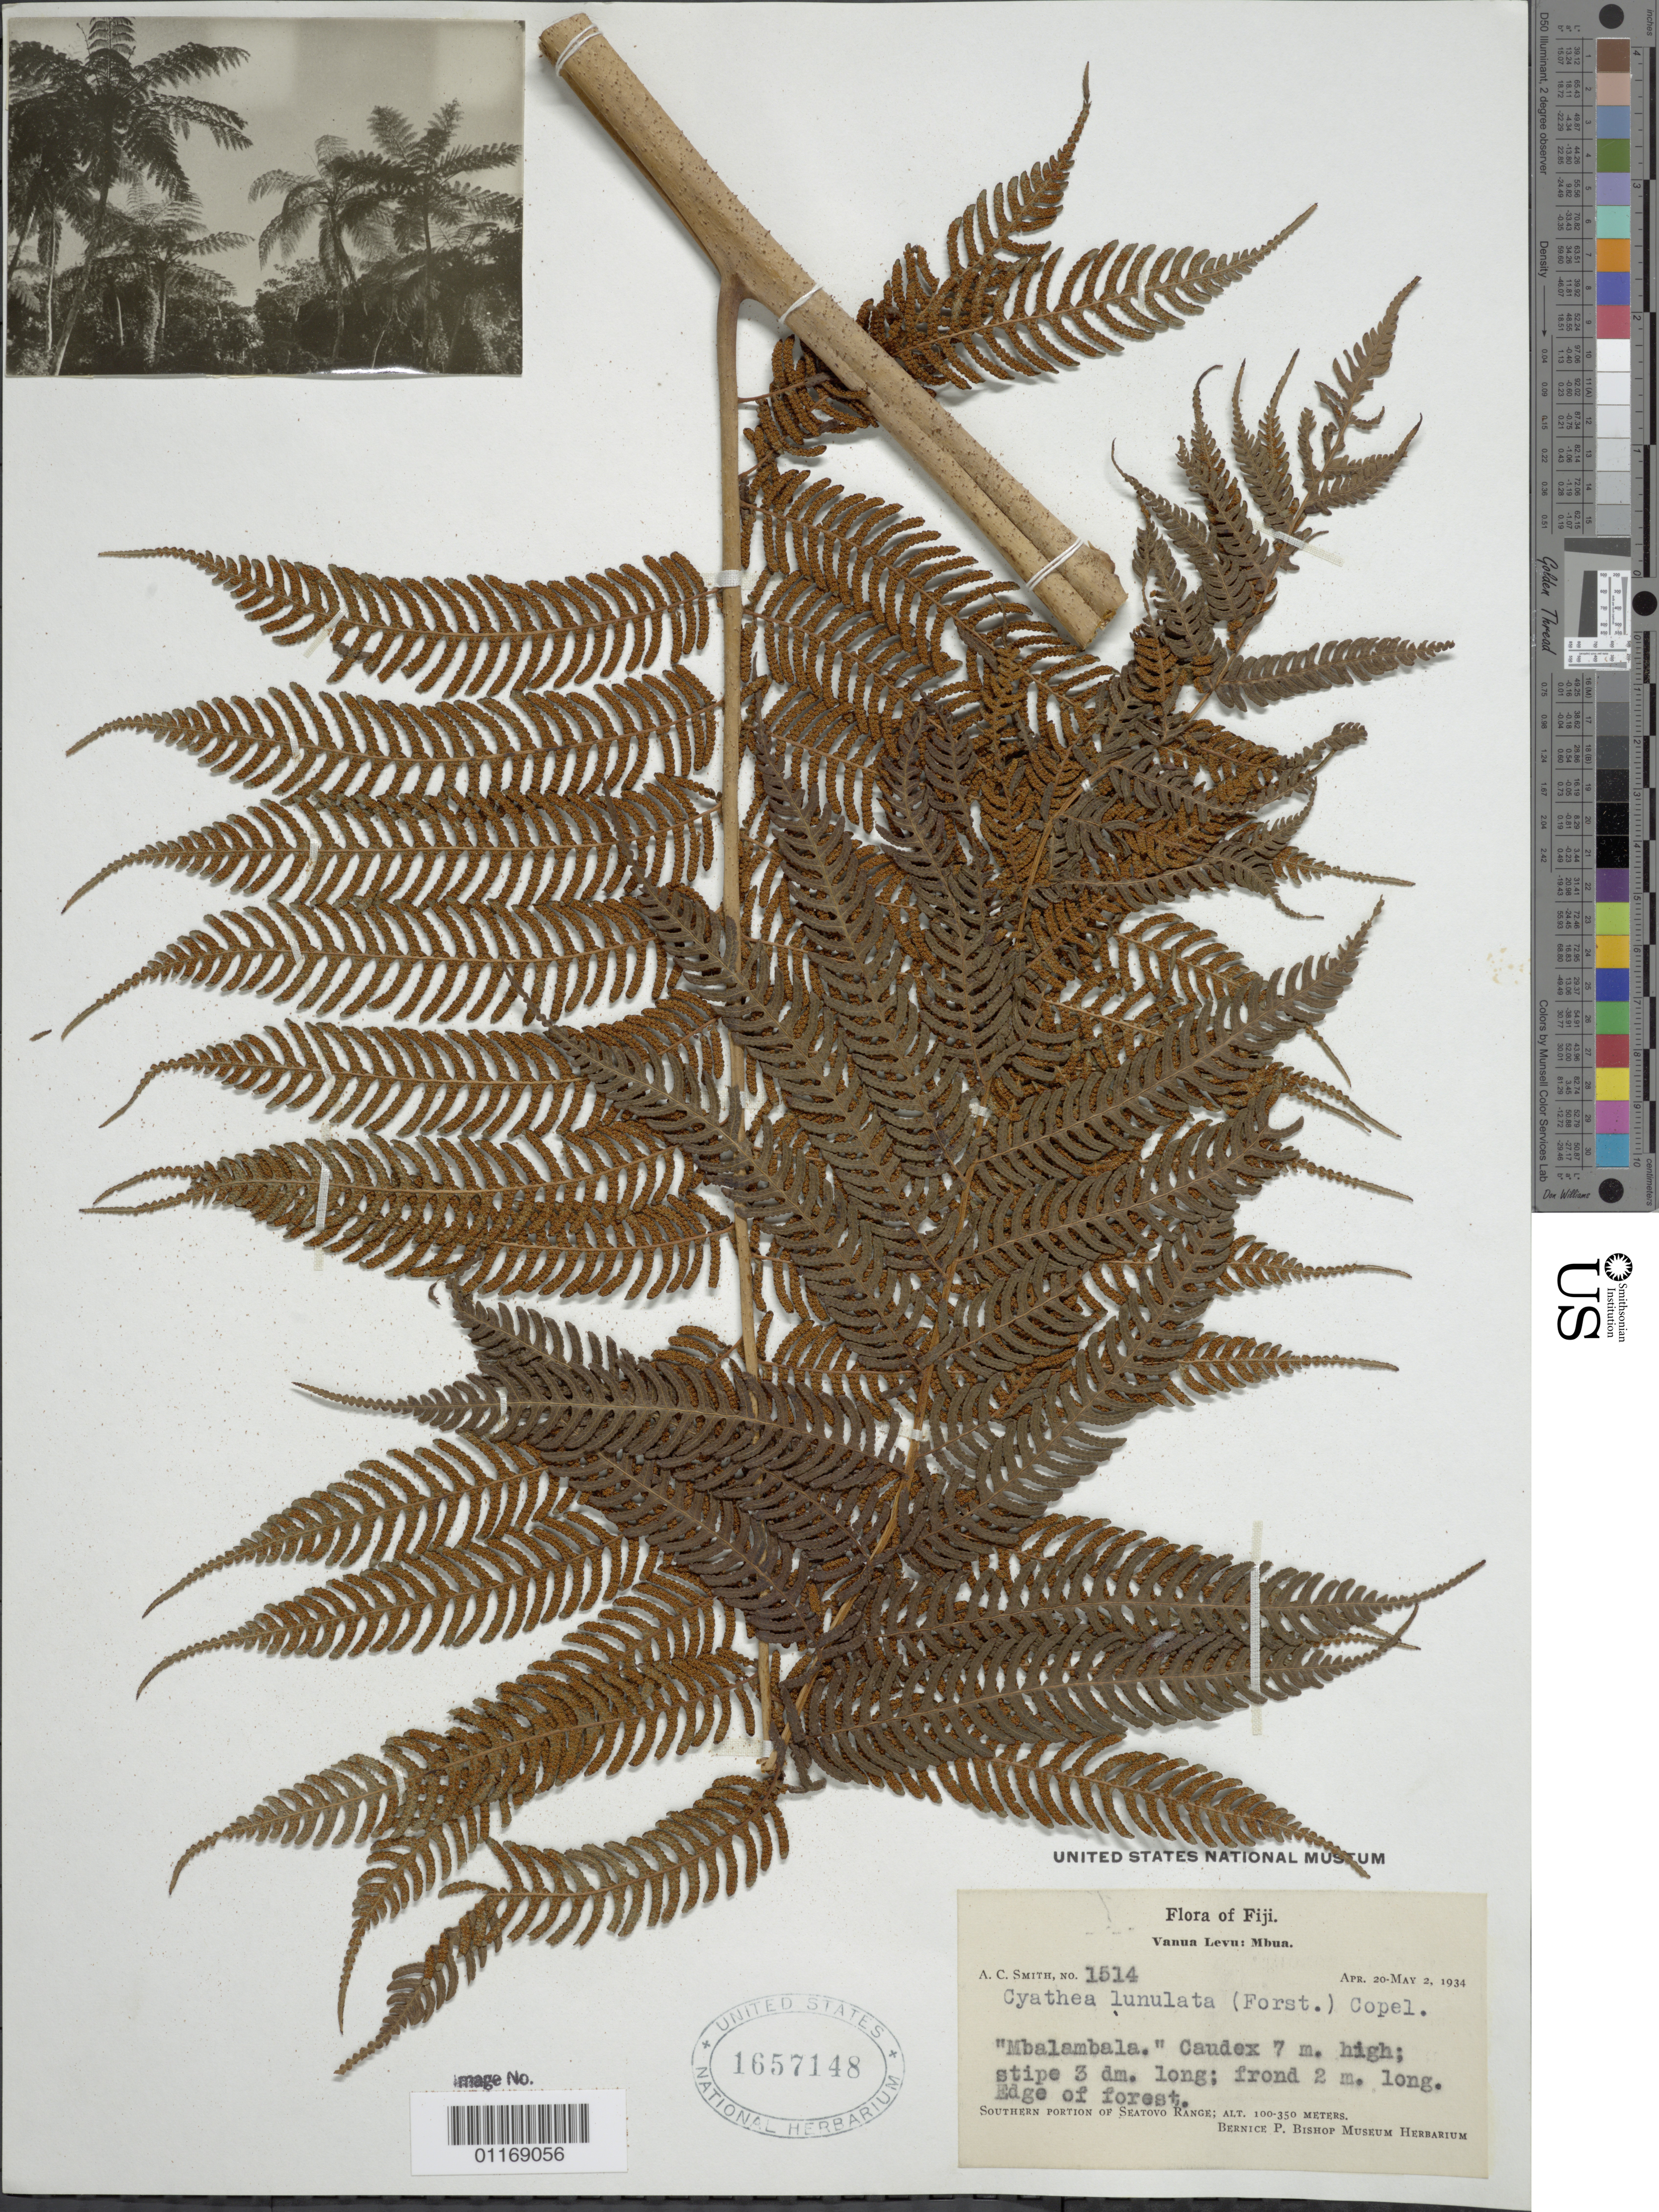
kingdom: Plantae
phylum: Tracheophyta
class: Polypodiopsida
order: Cyatheales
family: Cyatheaceae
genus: Cyathea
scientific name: Cyathea lunulata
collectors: A. C. Smith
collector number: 1514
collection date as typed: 20 Apr 1934 to 02 May 1934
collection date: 1934-04-20/1934-05-02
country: Fiji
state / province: Northern Division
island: Vanua Levu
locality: Mbua. s portion of seatovo range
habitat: Edge of forest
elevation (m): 100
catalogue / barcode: US 1657148